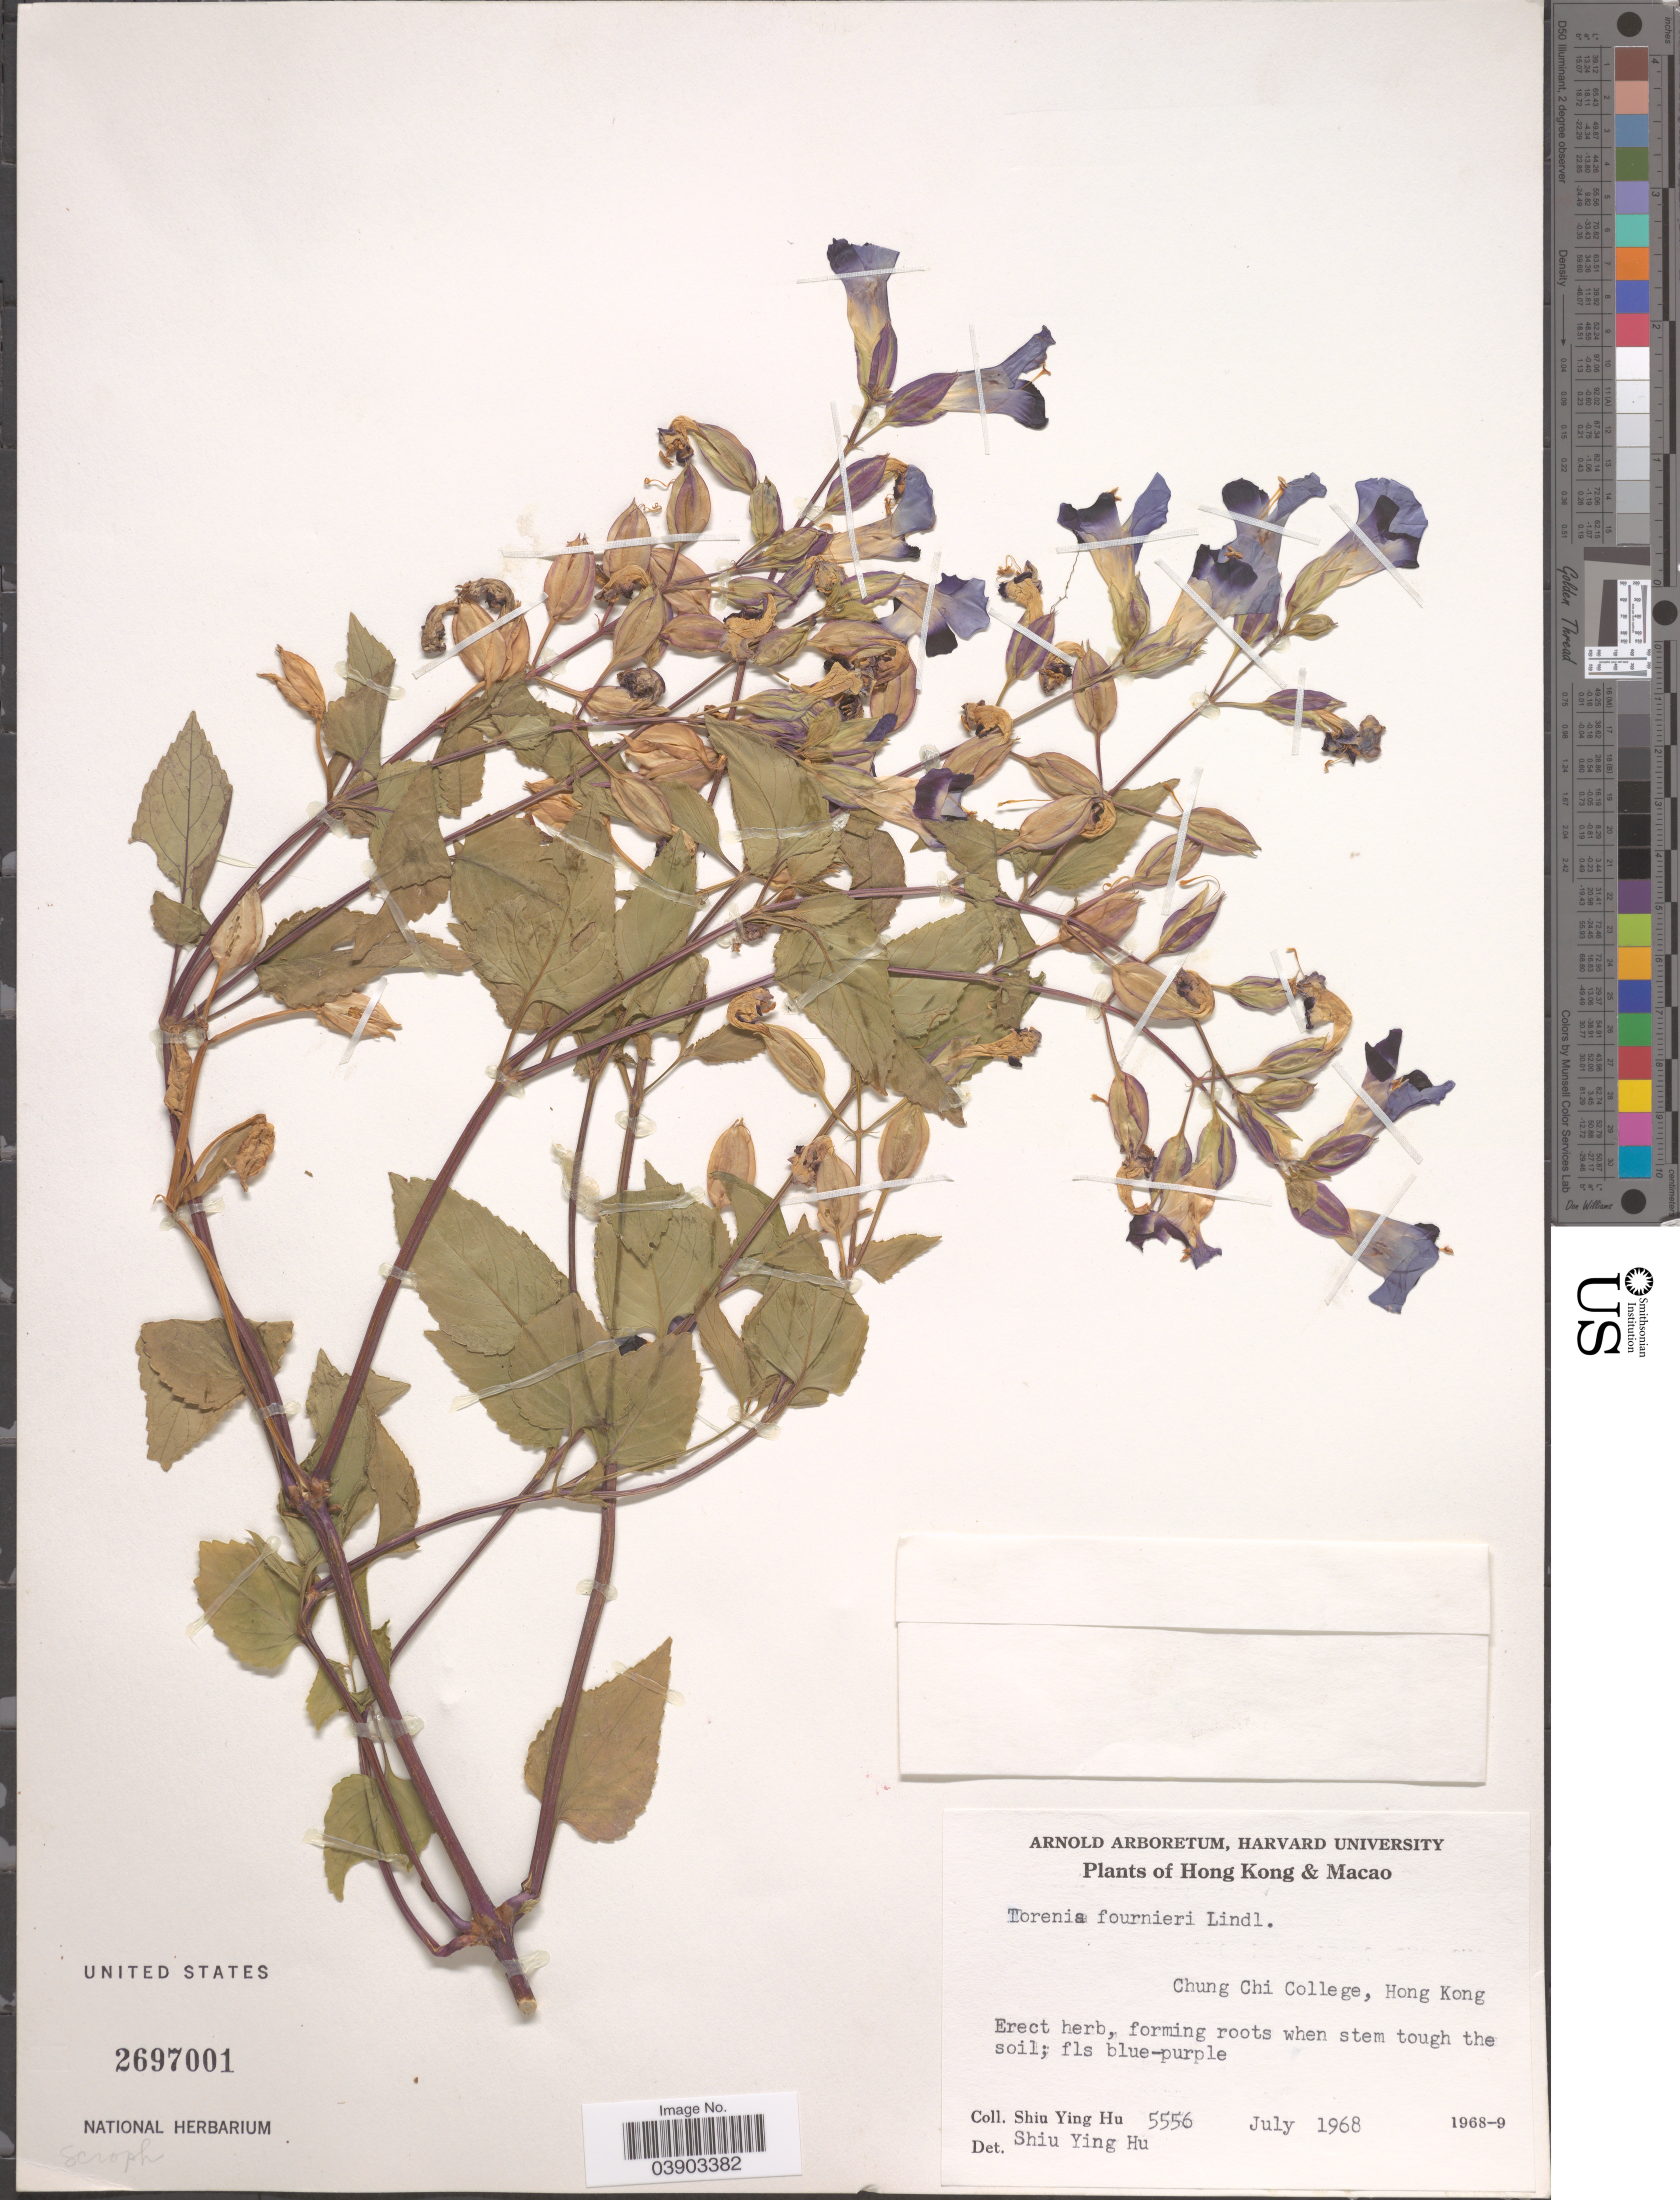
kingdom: Plantae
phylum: Tracheophyta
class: Magnoliopsida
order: Lamiales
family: Linderniaceae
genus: Torenia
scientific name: Torenia fournieri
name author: Linden ex E. Fourn.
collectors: S. Y. Hu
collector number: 5556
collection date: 1968-07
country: China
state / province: Hong Kong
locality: Chung Chi College, Hong Kong.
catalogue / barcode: US 2697001